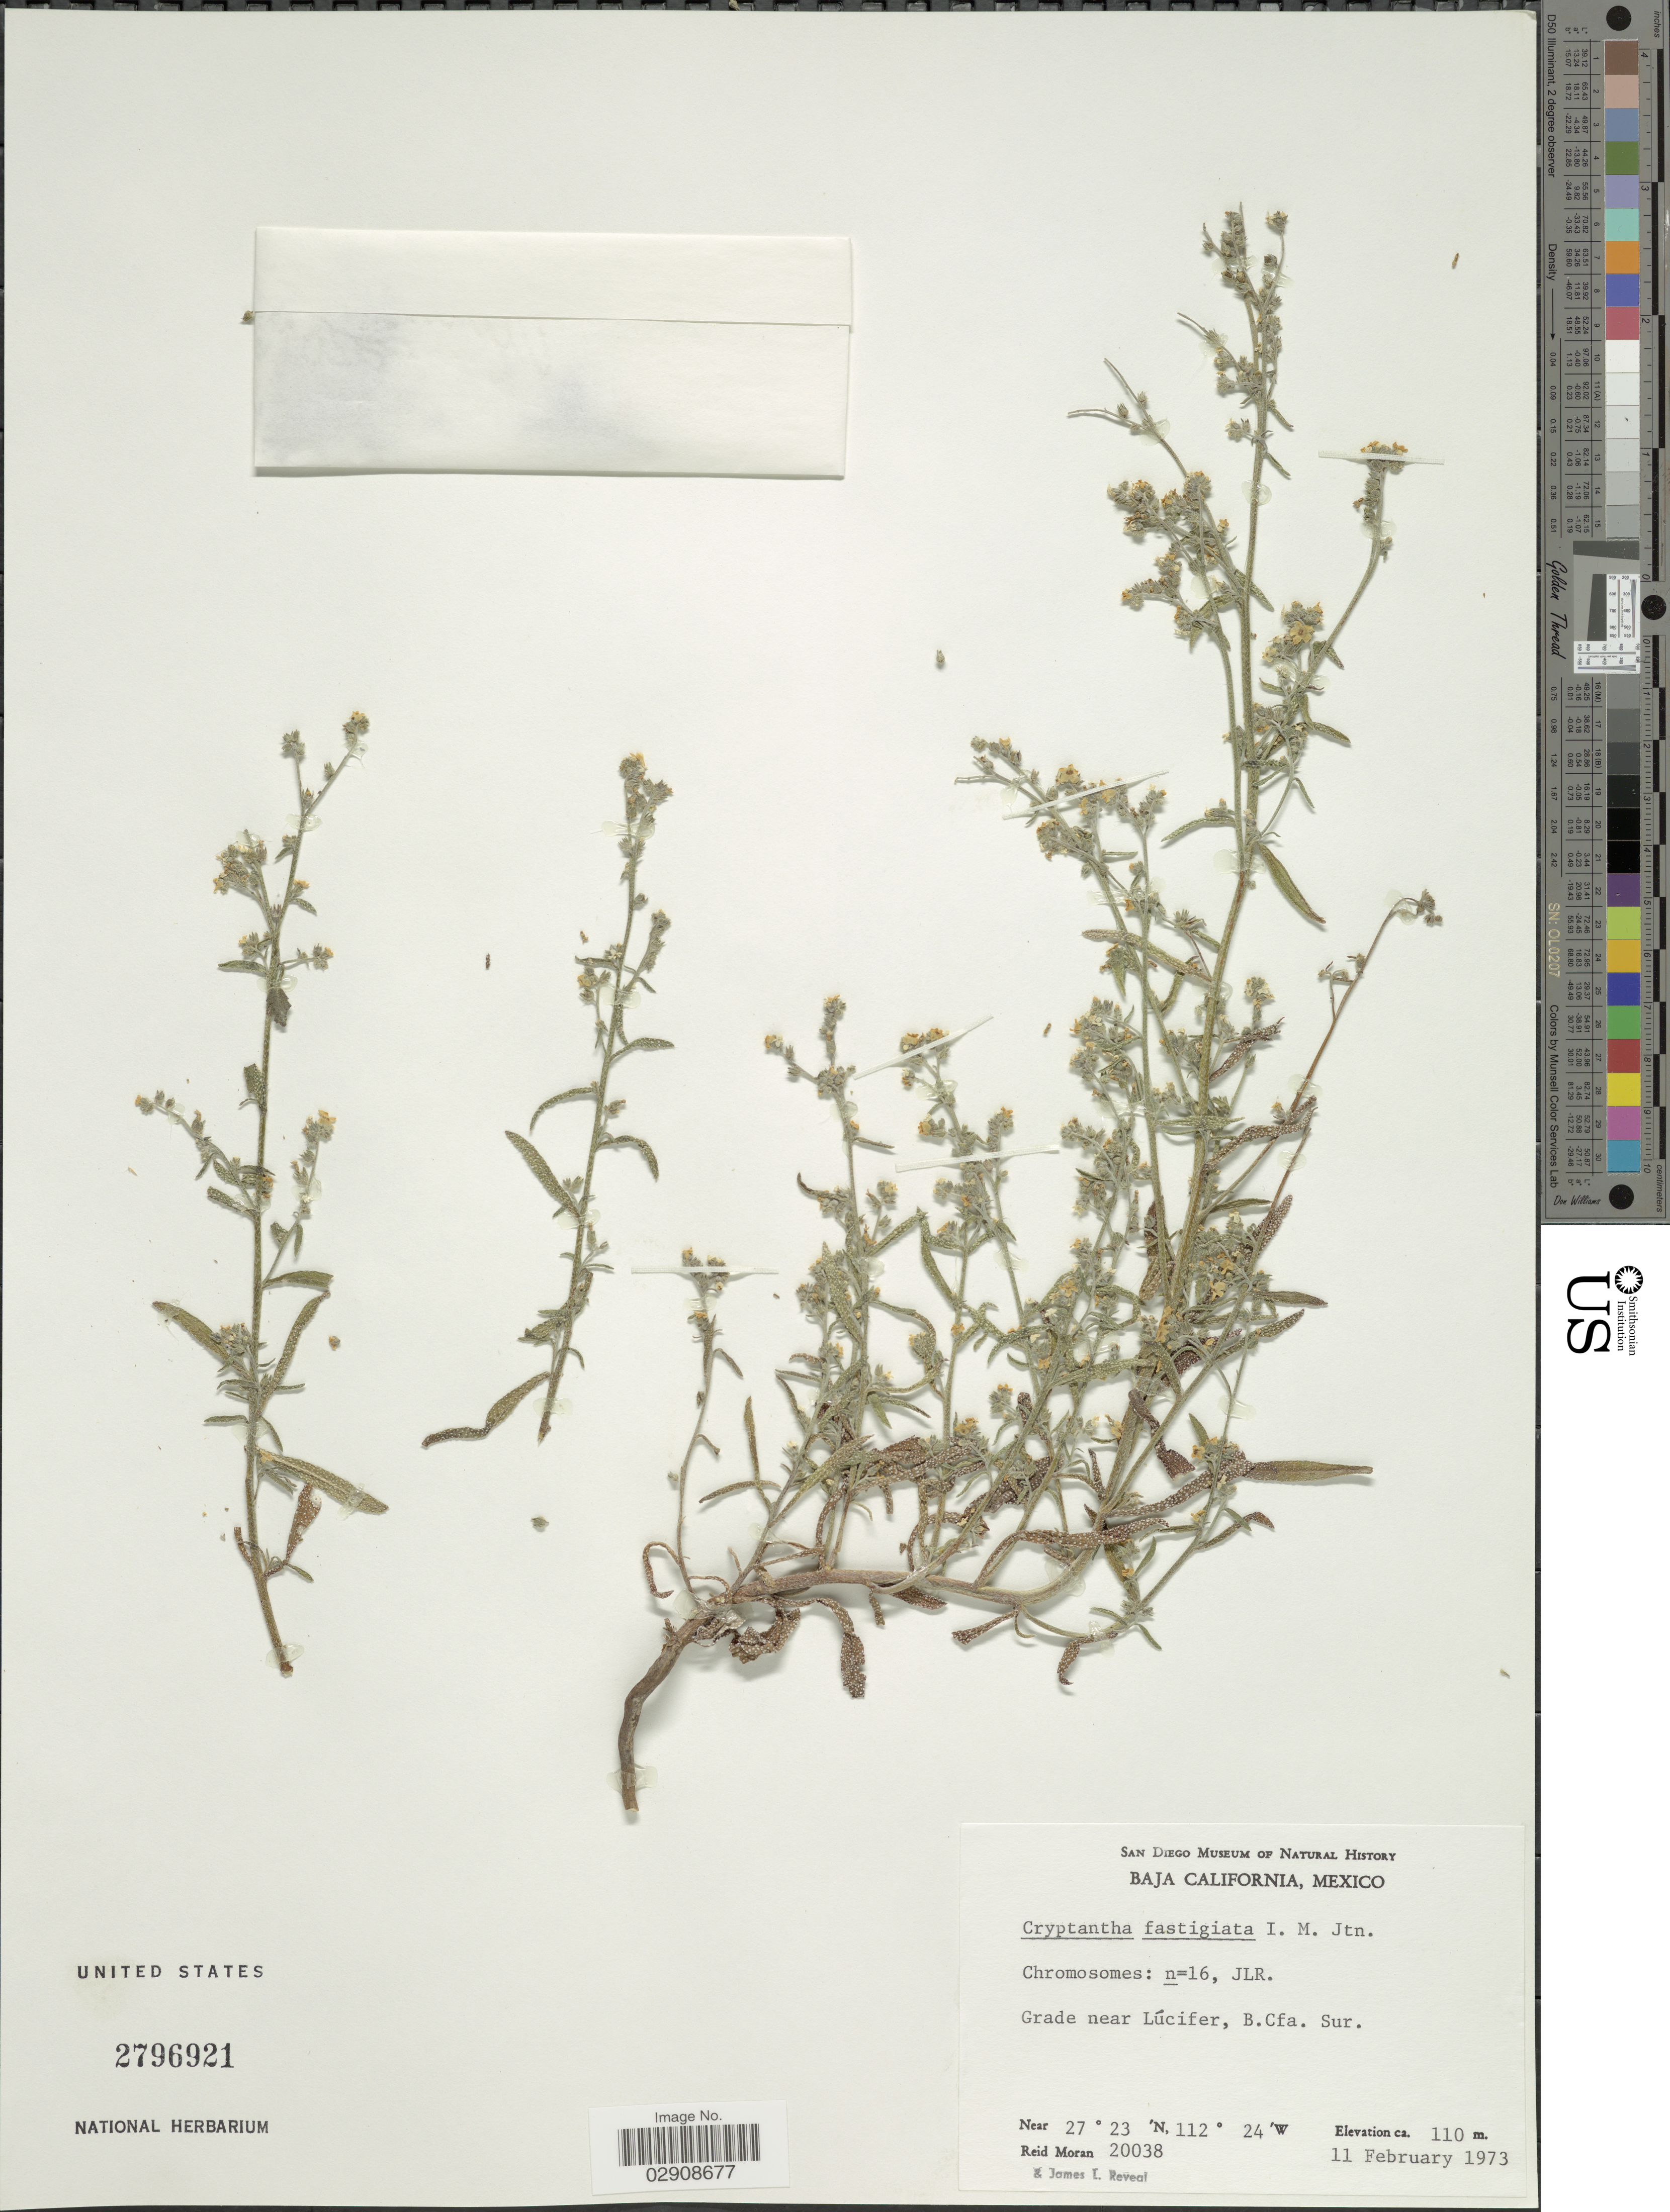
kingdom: Plantae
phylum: Tracheophyta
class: Magnoliopsida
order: Boraginales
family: Boraginaceae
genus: Cryptantha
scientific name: Cryptantha fastigiata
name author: I.M. Johnst.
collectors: R. V. Moran & J. L. Reveal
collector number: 20038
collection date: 1973-02-11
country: Mexico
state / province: Baja California Sur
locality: Grade near Lúcifer, B. Cfa. Sur.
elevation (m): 110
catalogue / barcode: US 2796921